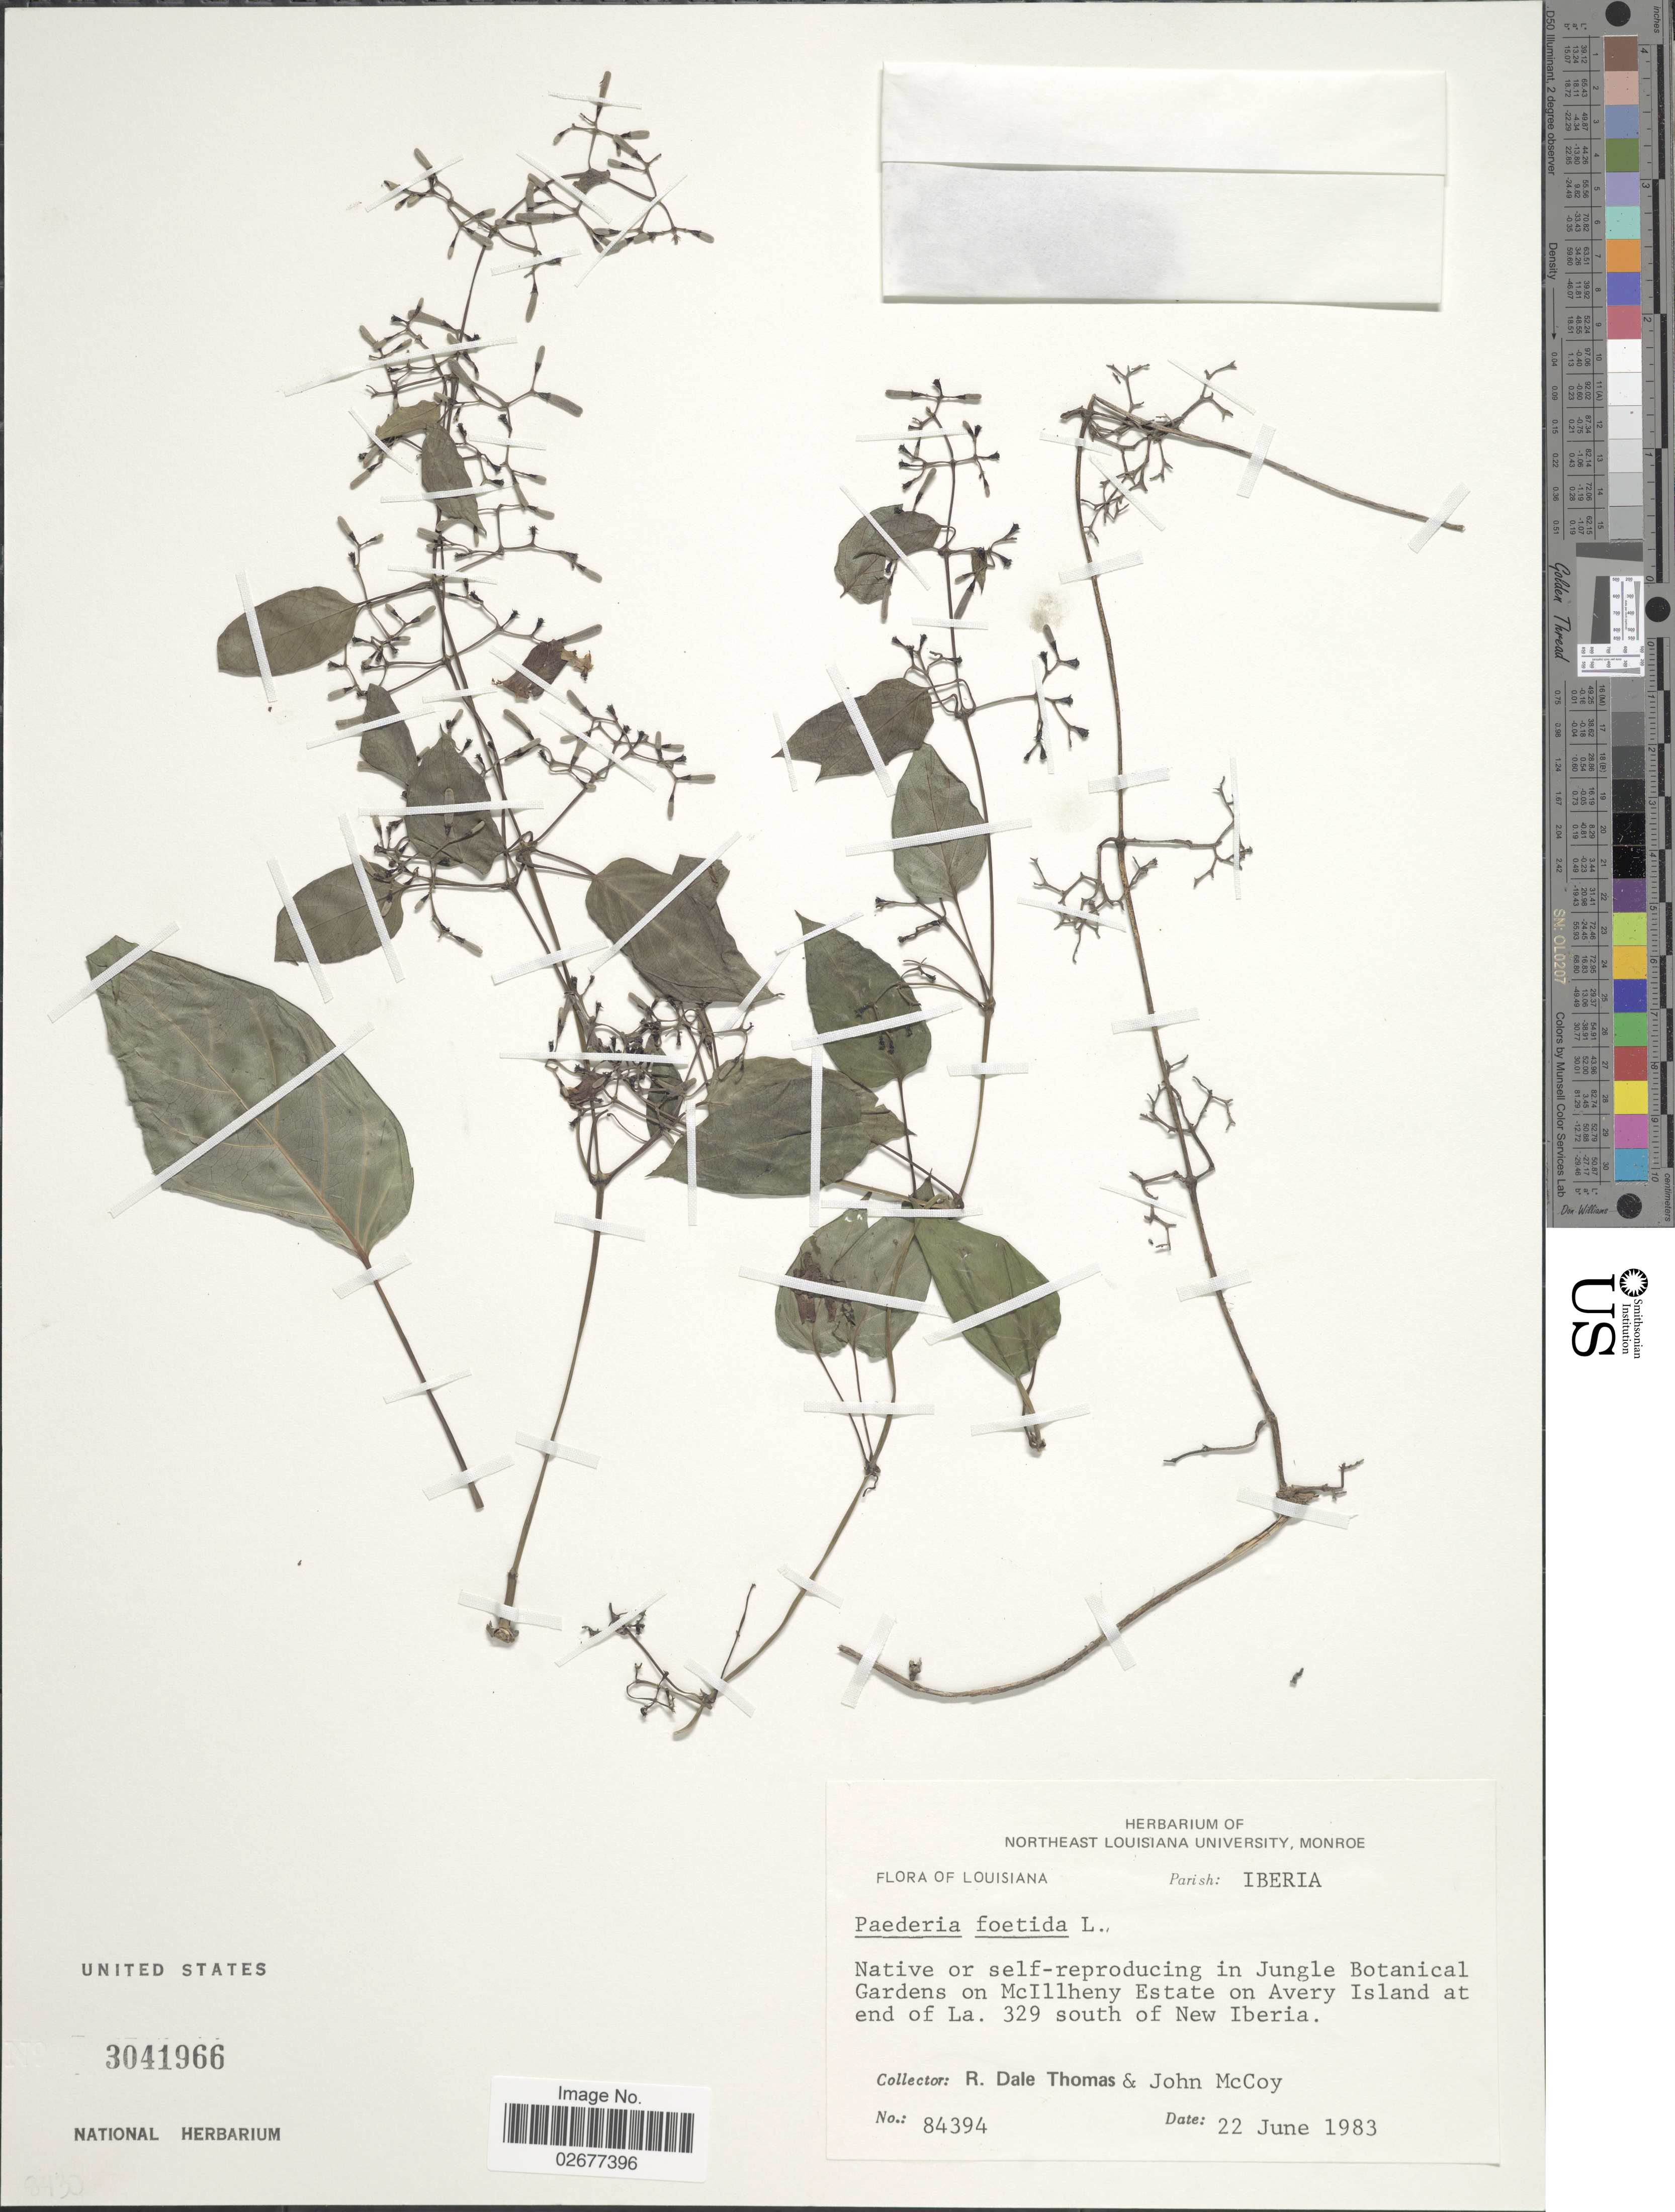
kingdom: Plantae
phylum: Tracheophyta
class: Magnoliopsida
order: Gentianales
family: Rubiaceae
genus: Paederia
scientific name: Paederia foetida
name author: L.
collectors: R. Thomas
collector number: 84394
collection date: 1983-06-22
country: United States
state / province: Louisiana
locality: Iberia, Jungle Botanical Gardens on McIllheny Estate on Avery Island at end of La. 329 south of New Iberia.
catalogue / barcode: US 3041966